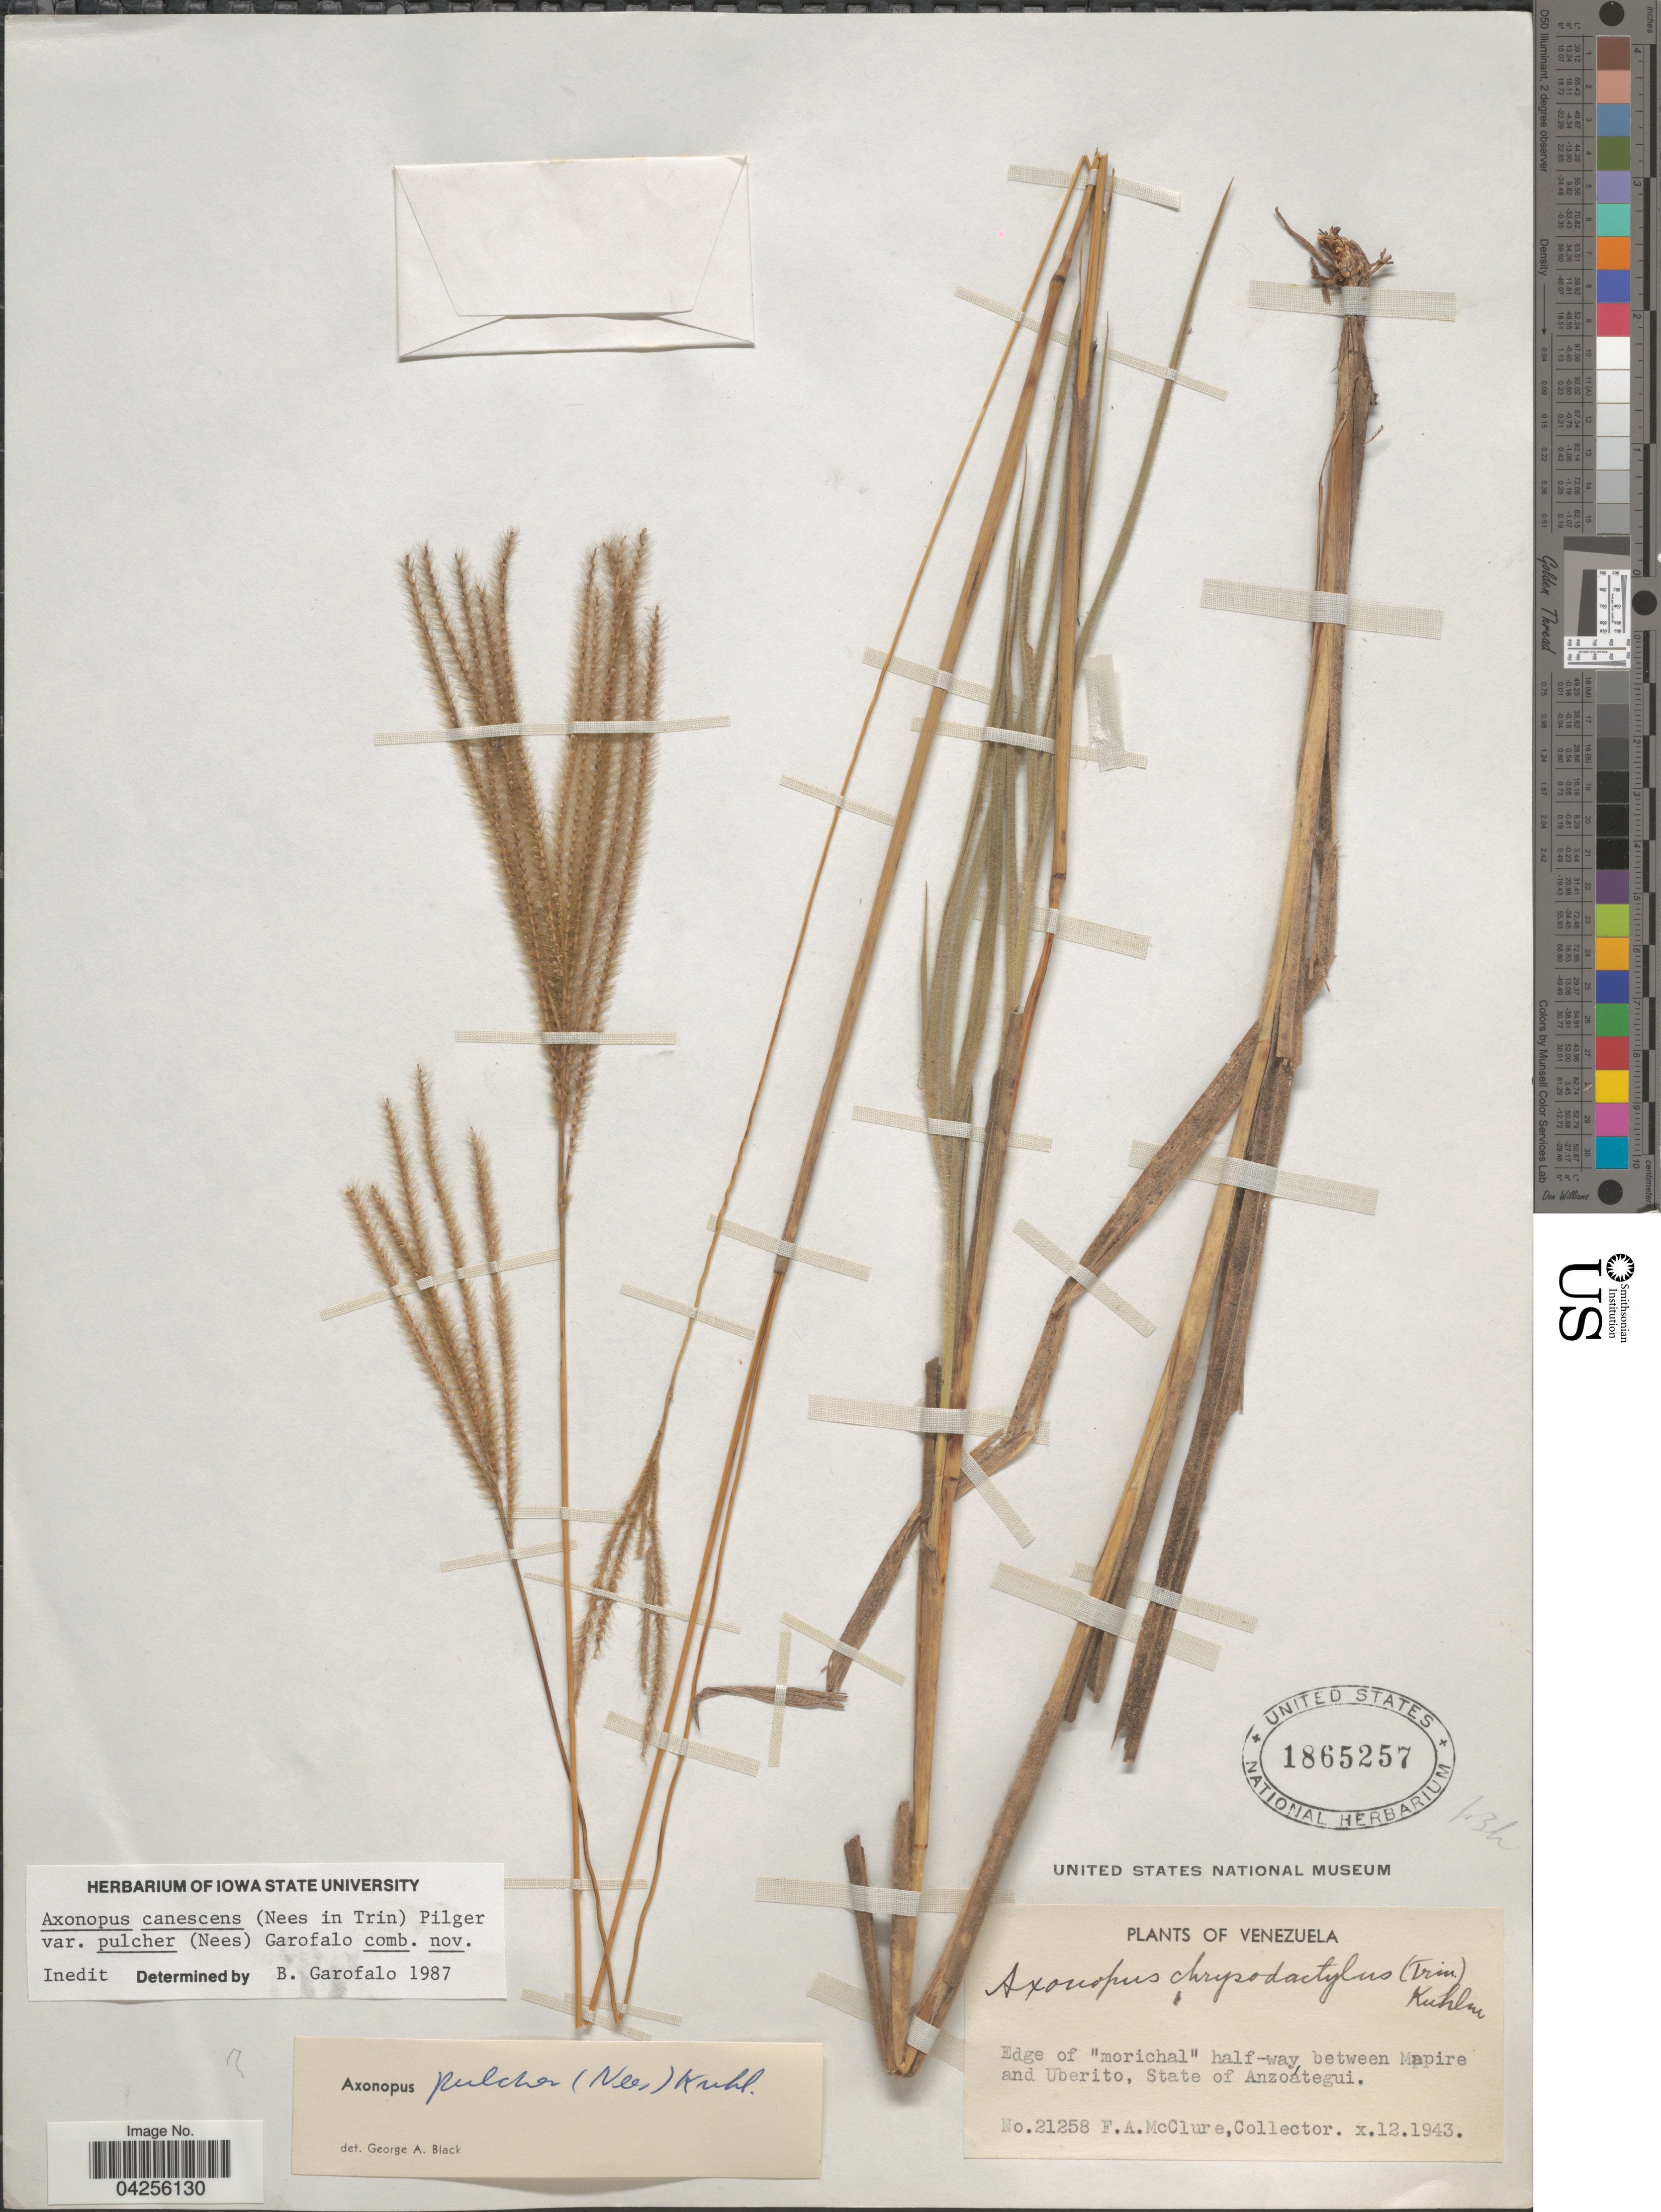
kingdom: Plantae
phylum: Tracheophyta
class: Liliopsida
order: Poales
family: Poaceae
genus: Axonopus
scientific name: Axonopus canescens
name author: (Nees ex Trin.) Pilg.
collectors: F. A. McClure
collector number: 21258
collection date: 1943-10-12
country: Venezuela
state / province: Anzoategui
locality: Edge of "morichal" half-way between Mapire and Uberito.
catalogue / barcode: US 1865257